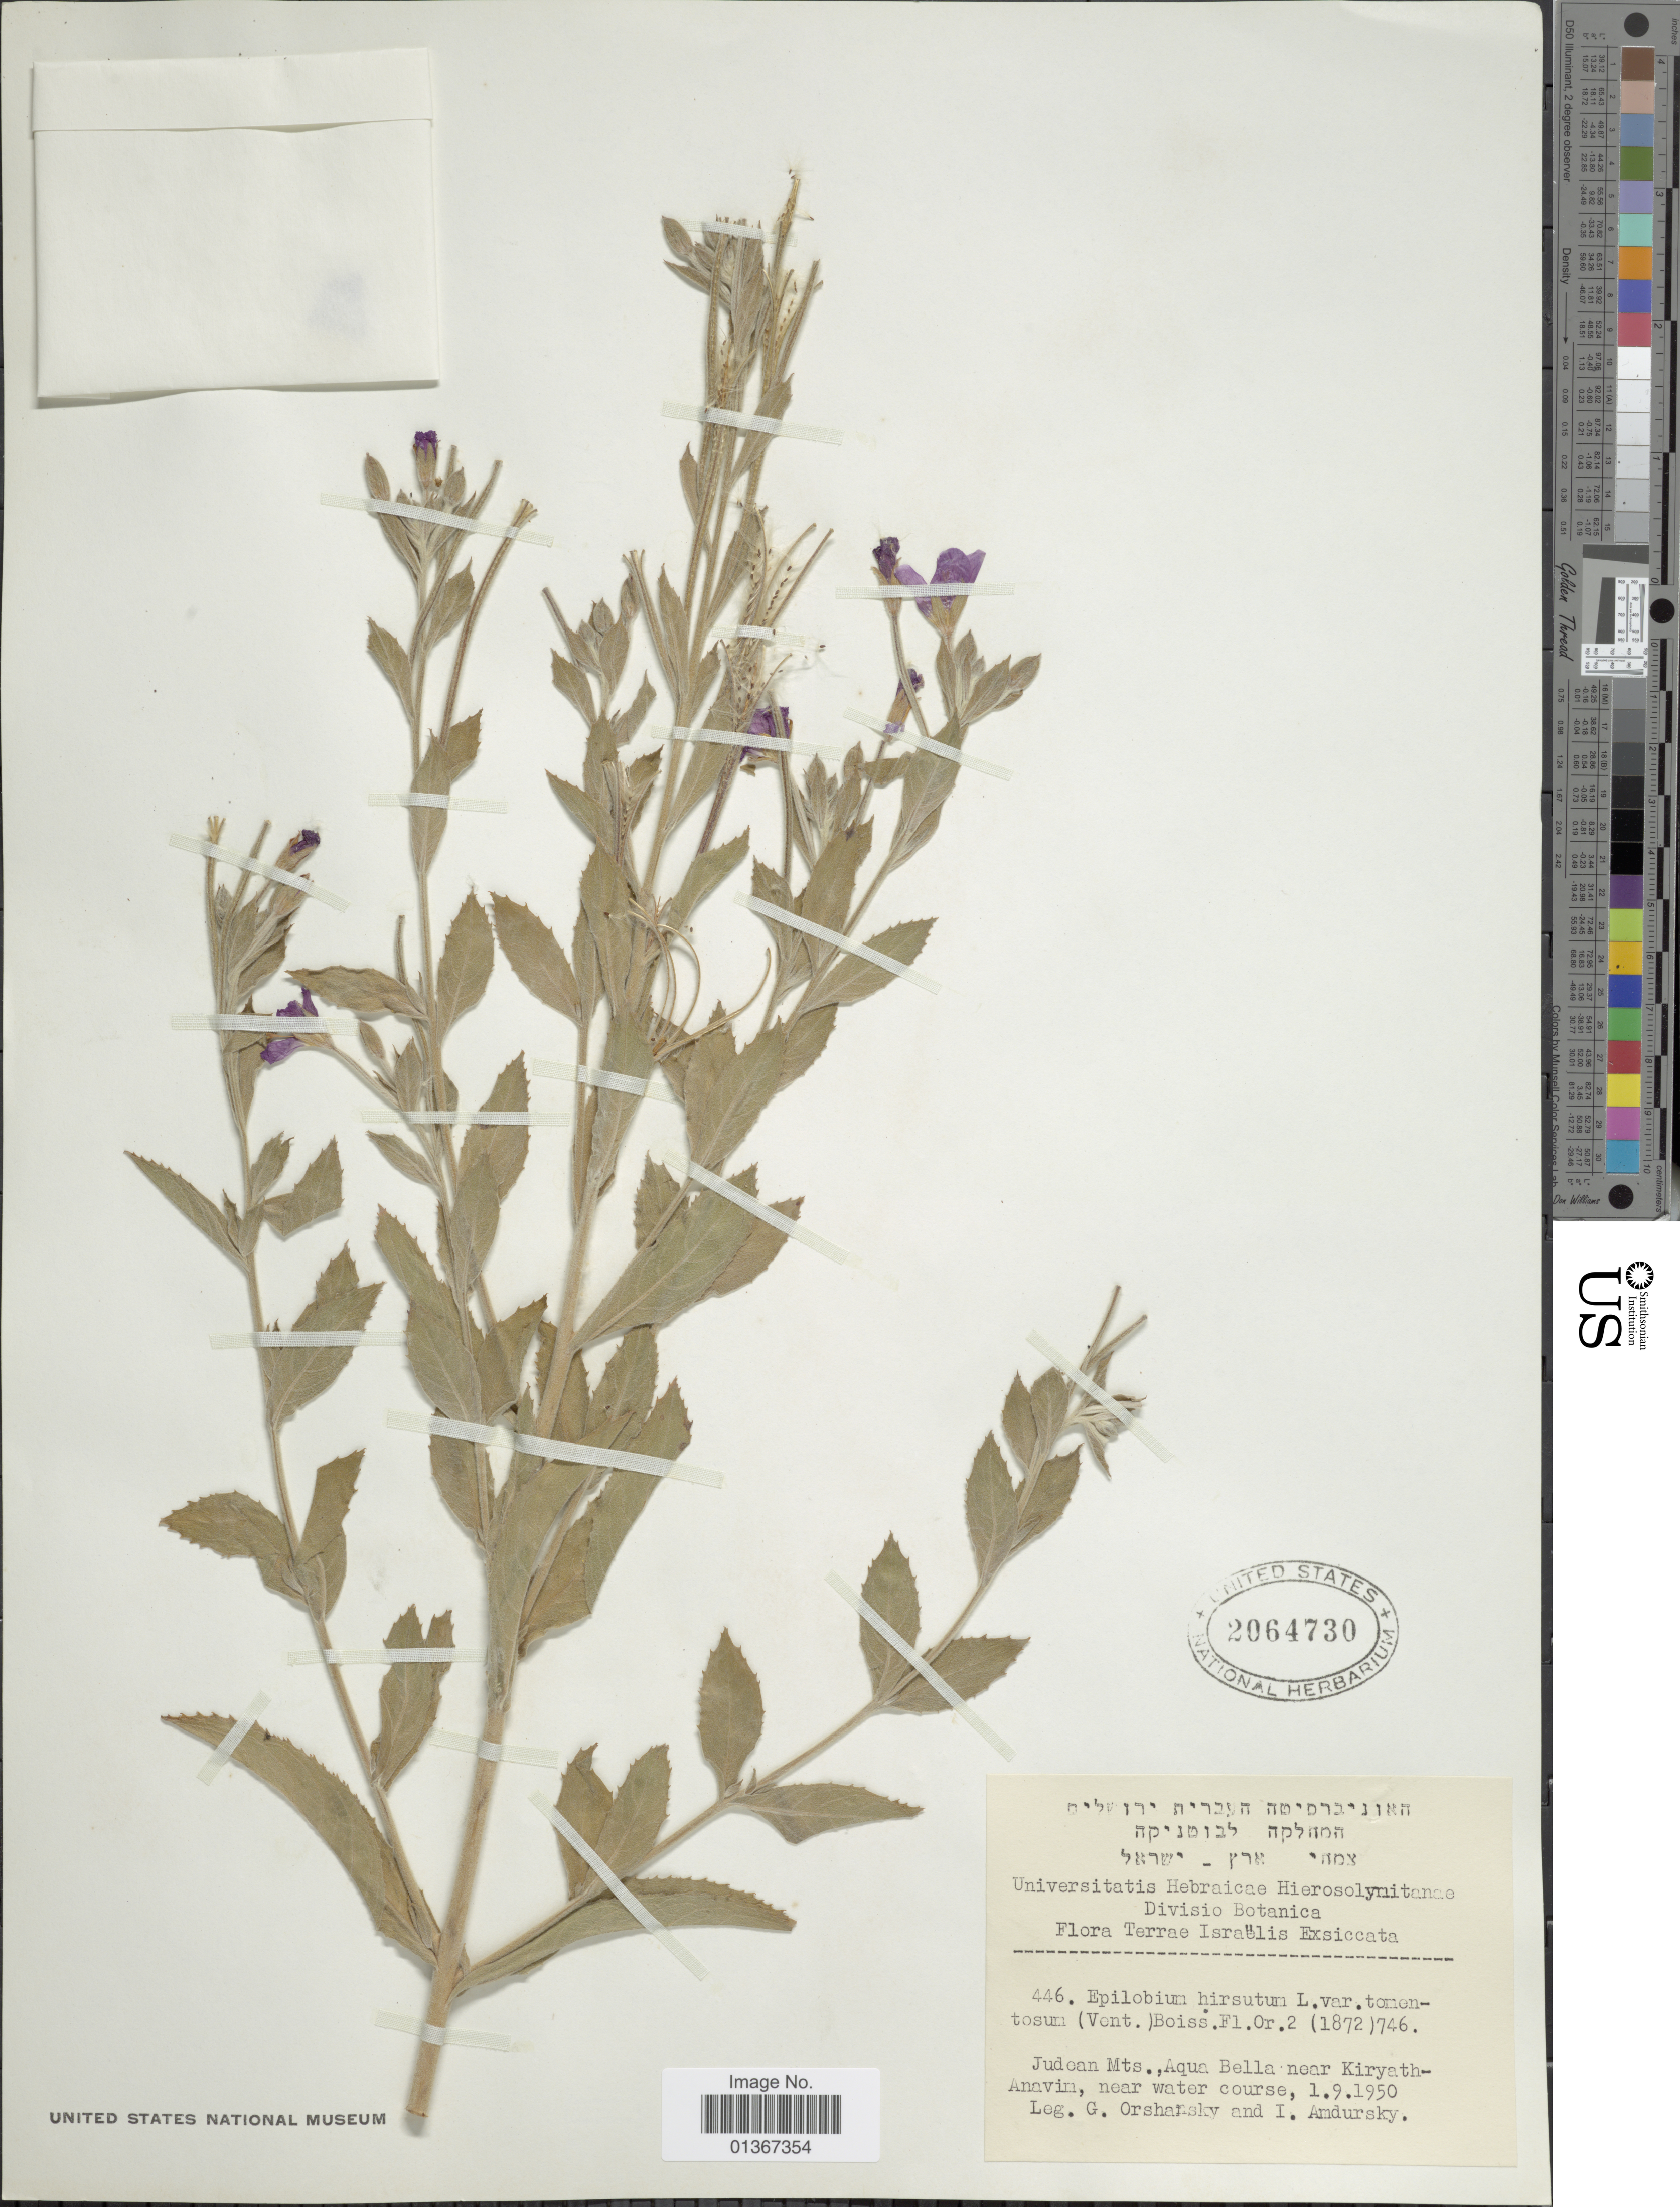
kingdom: Plantae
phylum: Tracheophyta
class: Magnoliopsida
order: Myrtales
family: Onagraceae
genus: Epilobium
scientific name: Epilobium hirsutum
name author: L.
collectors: G. Orshansky & I. Amdursky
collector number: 446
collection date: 1950-09-01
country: Israel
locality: Judean Mts., Aqua Bella near Kiryath-Anaviim, near water course.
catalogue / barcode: US 2064730